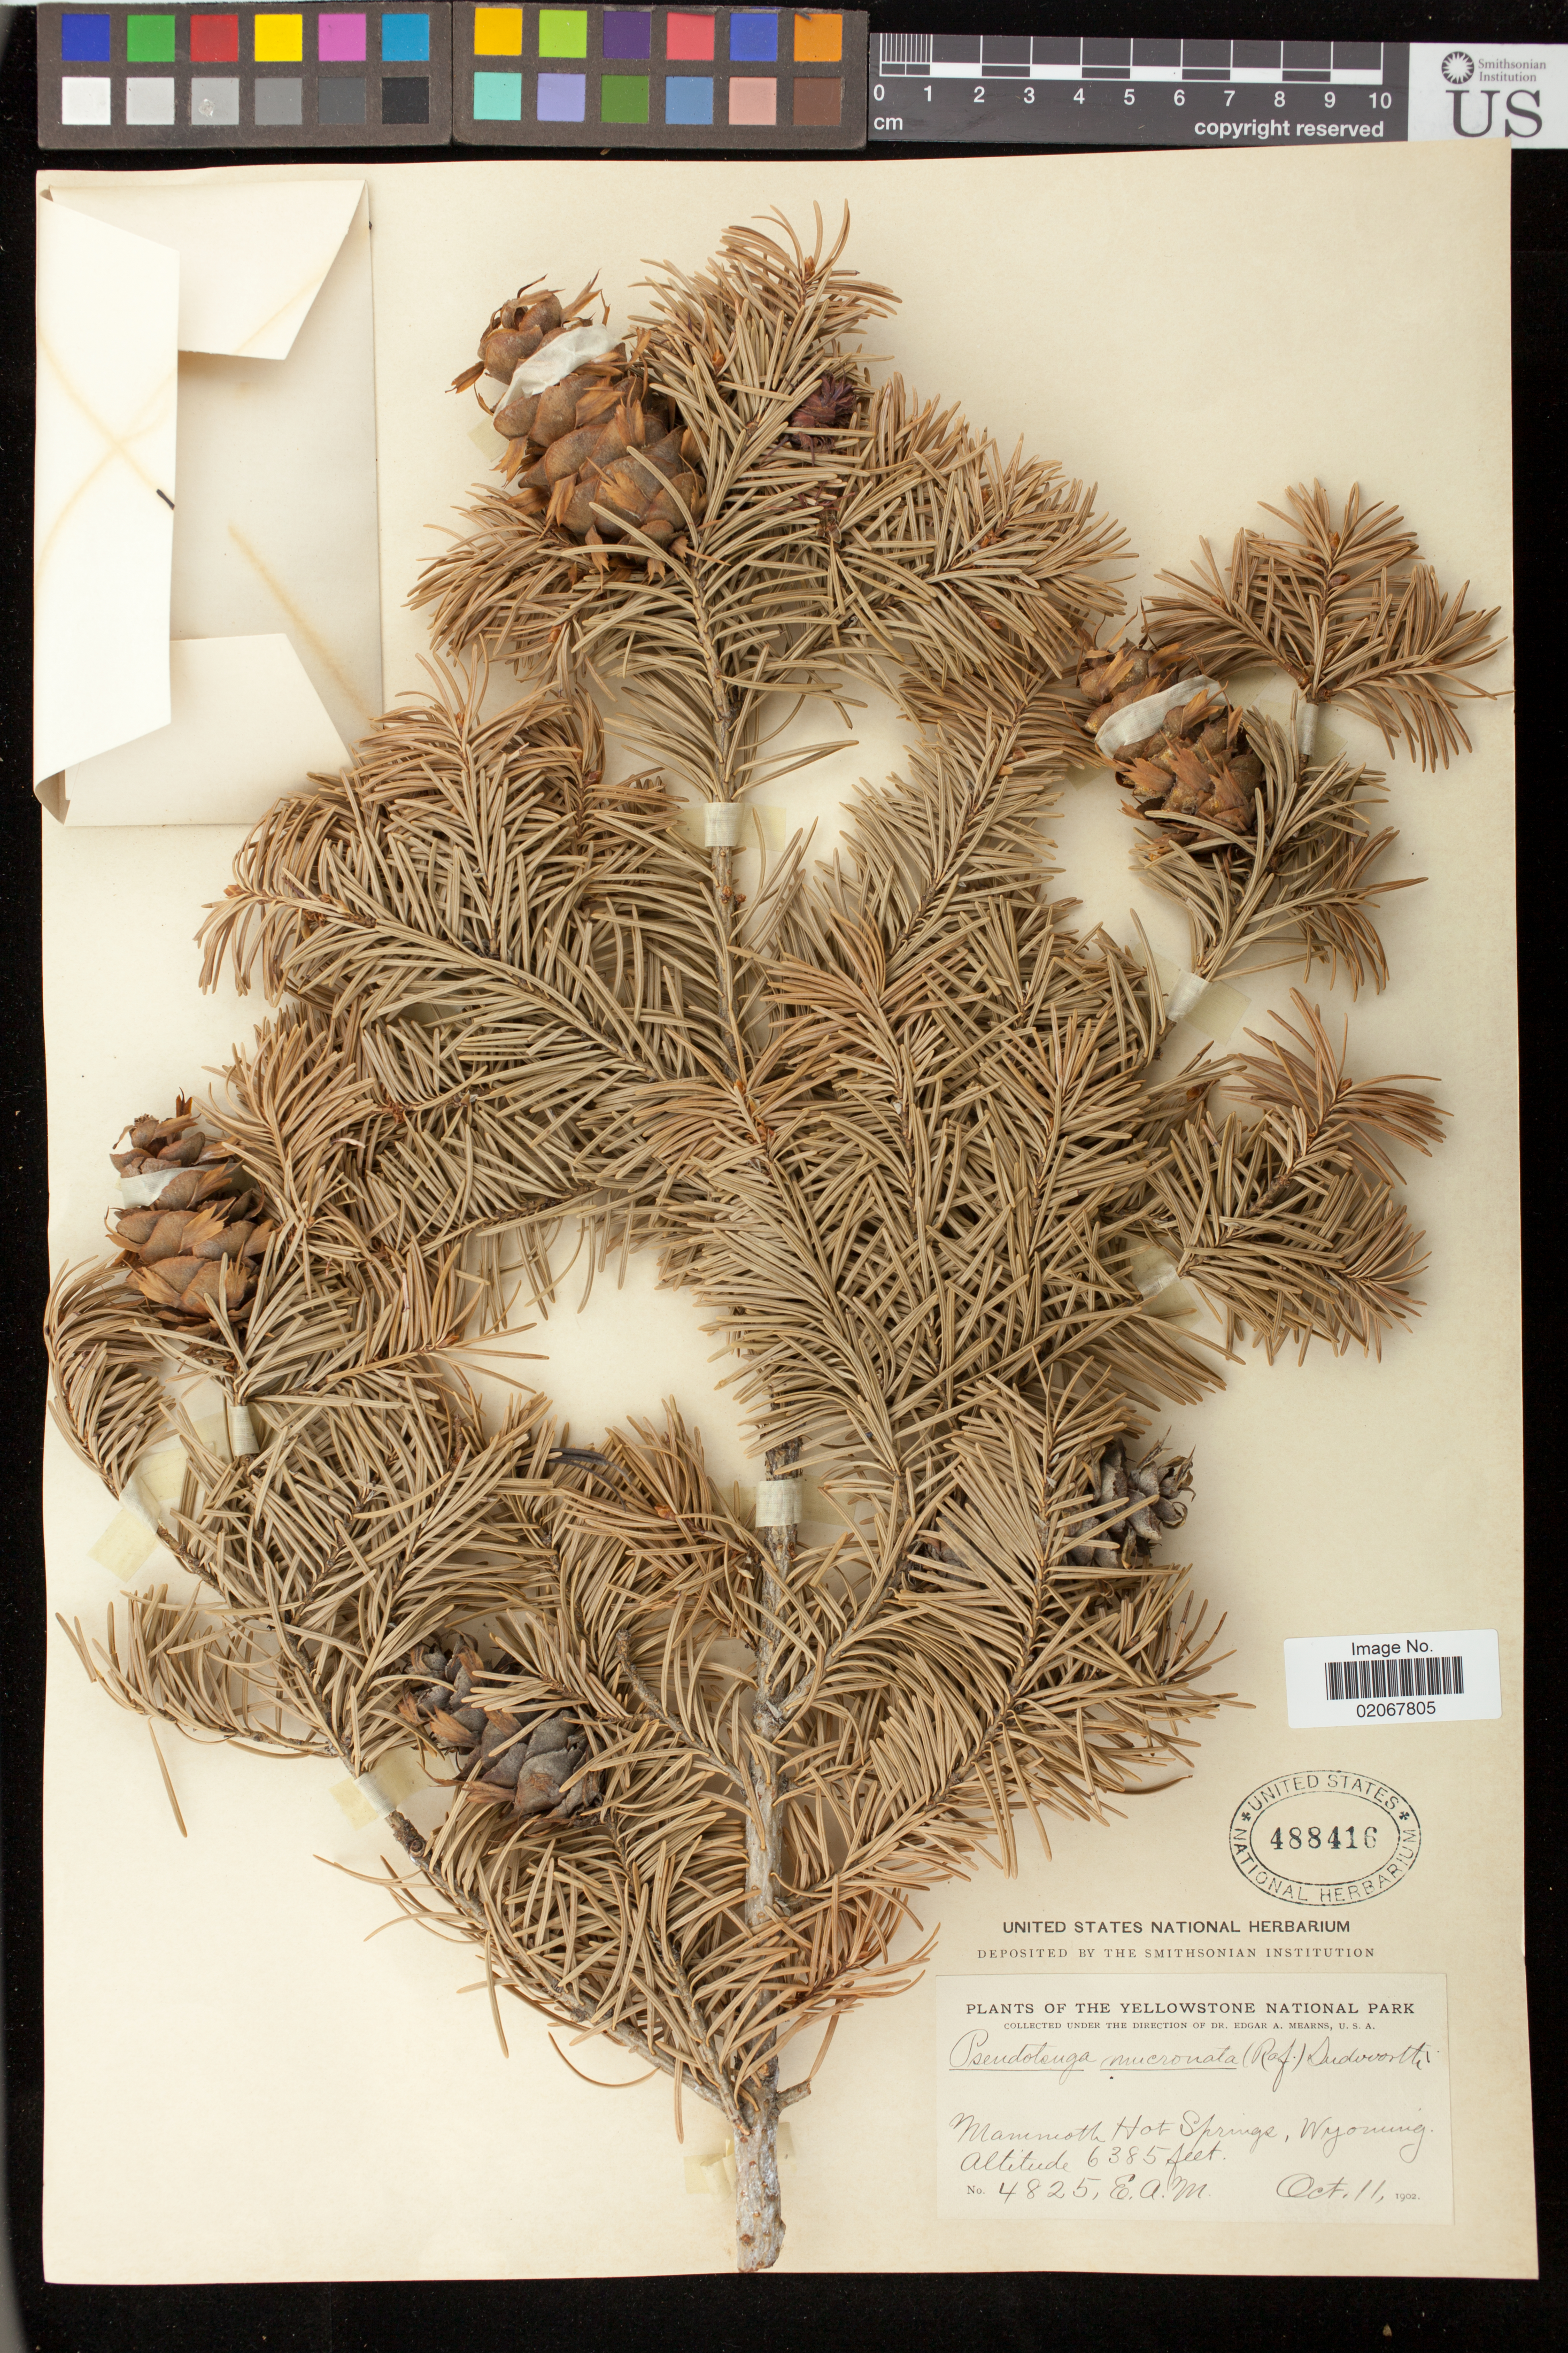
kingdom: Plantae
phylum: Tracheophyta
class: Pinopsida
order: Pinales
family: Pinaceae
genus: Pseudotsuga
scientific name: Pseudotsuga menziesii var. glauca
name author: (Beissn.) Franco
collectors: E. A. Mearns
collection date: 1902-10-11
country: United States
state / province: Wyoming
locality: Mammoth Hot Springs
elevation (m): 1946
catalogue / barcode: US 488416